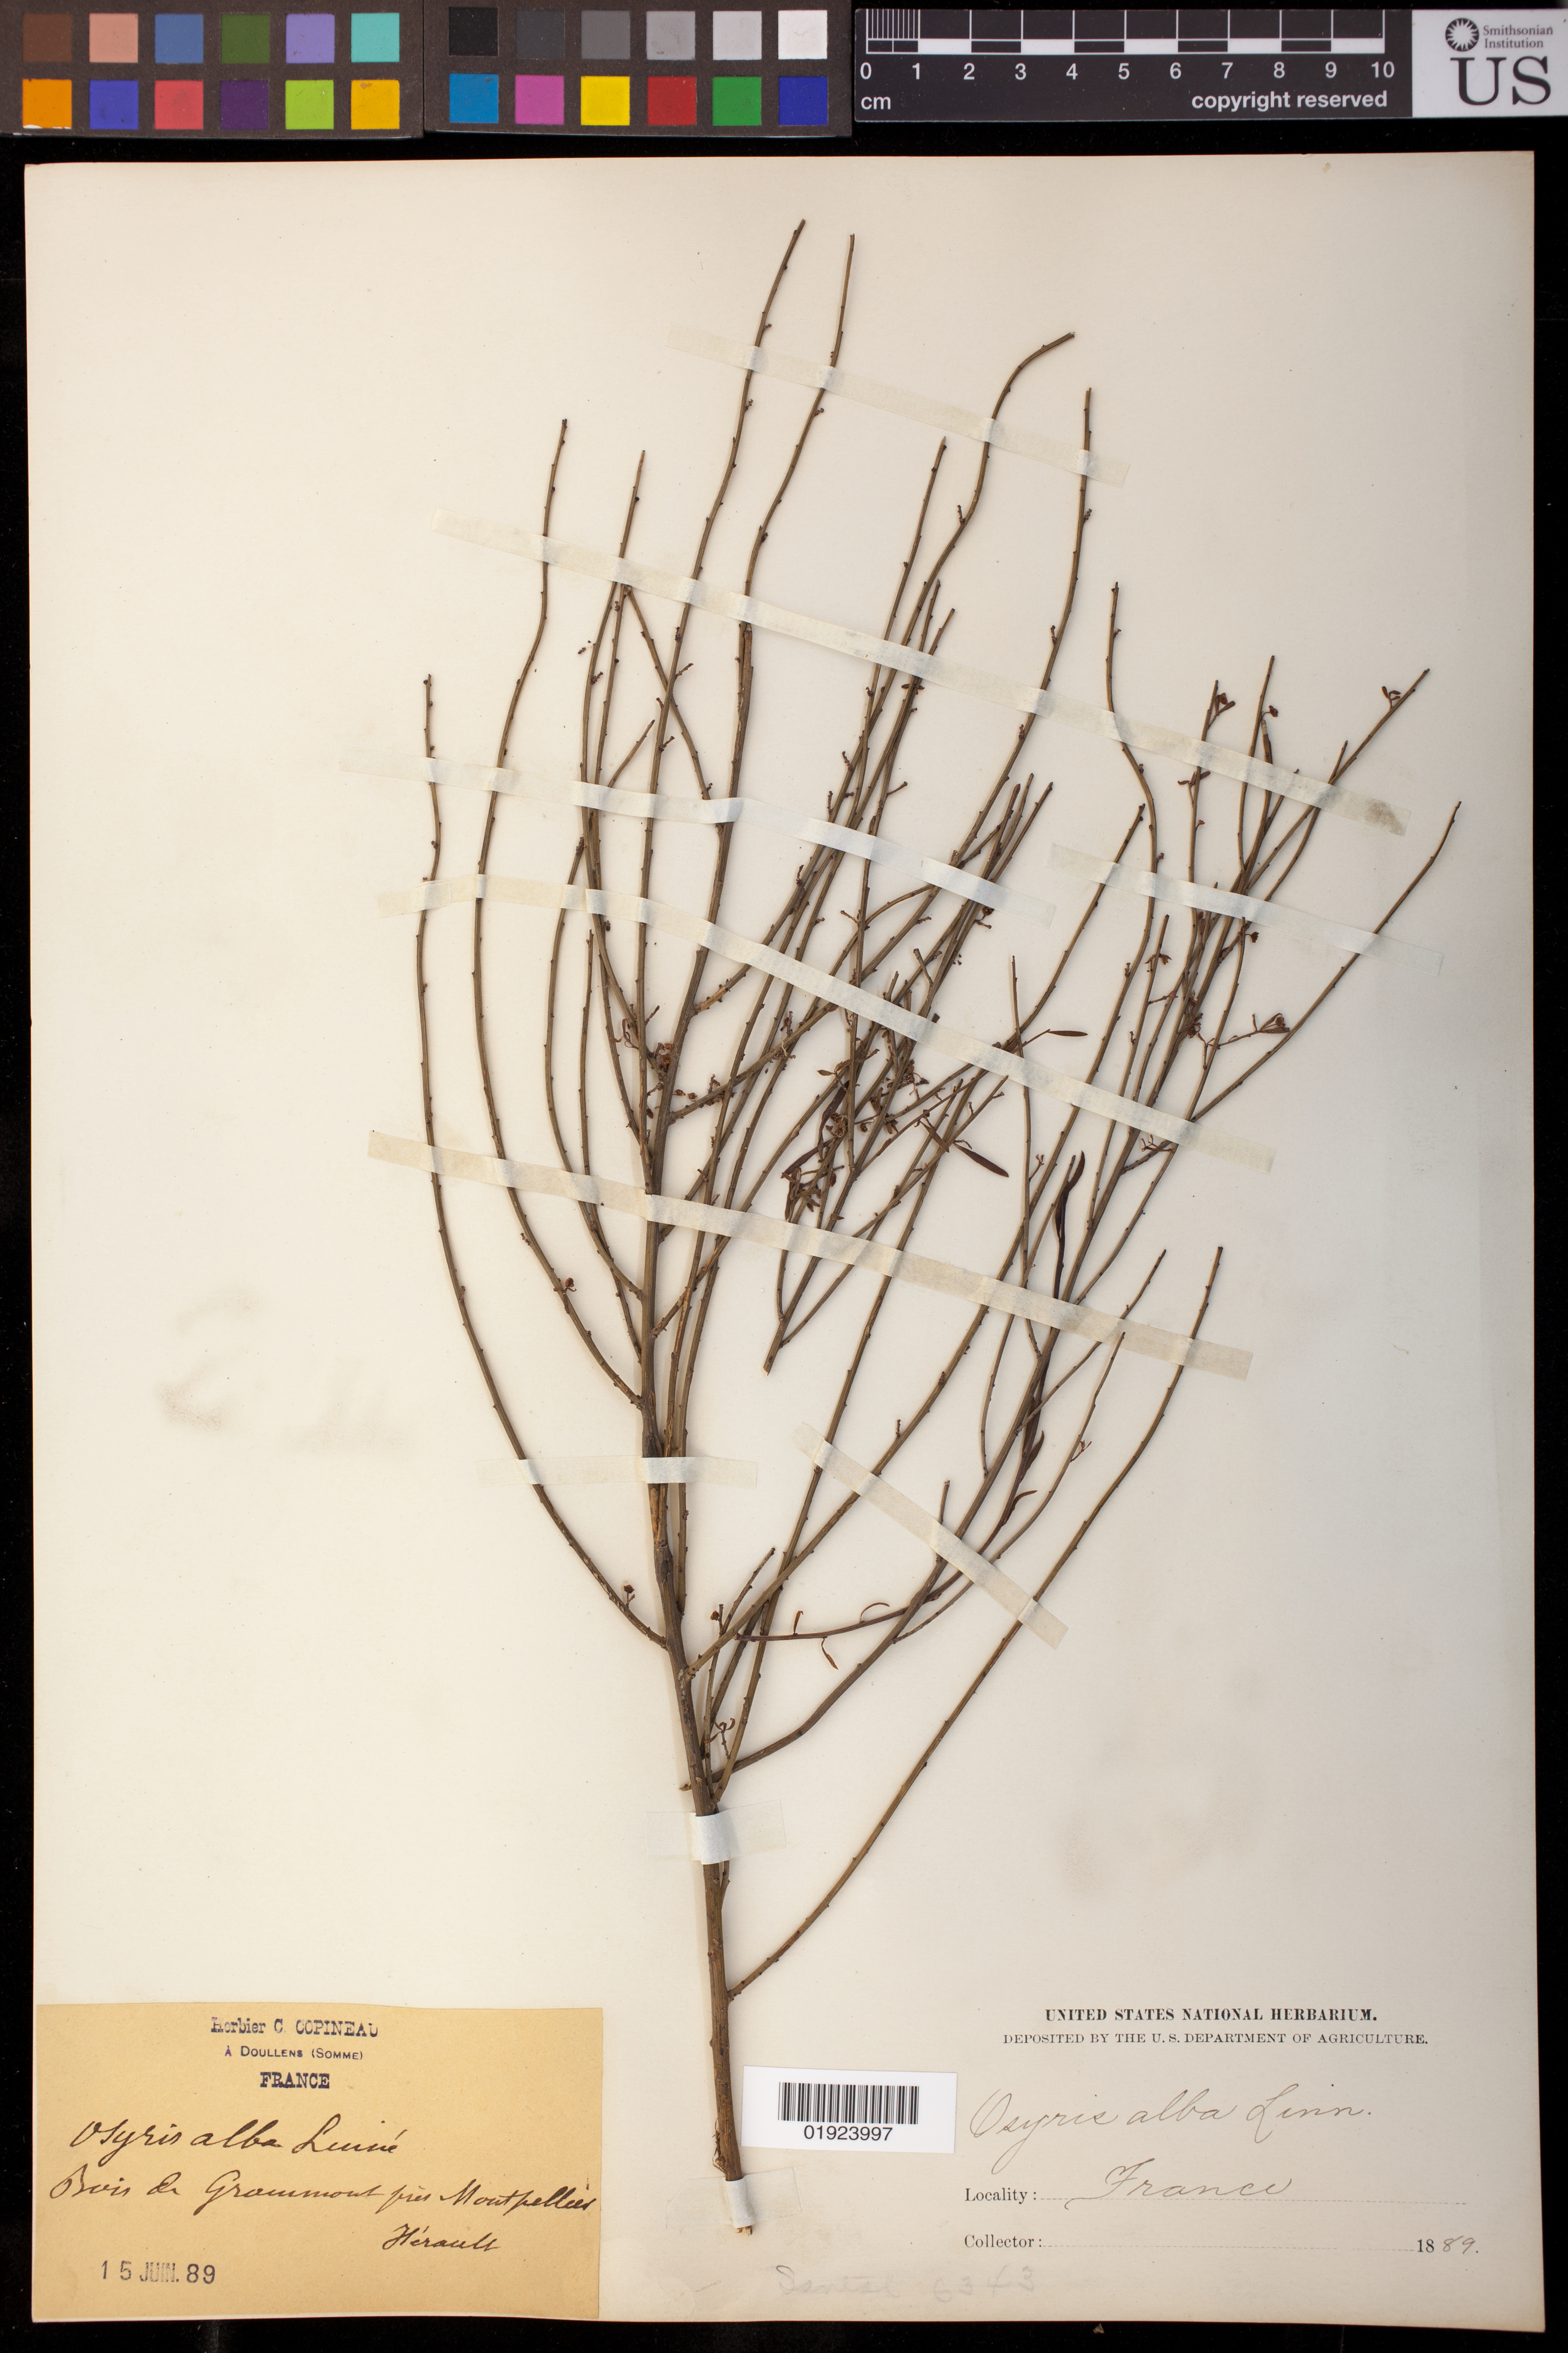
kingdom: Plantae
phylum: Tracheophyta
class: Magnoliopsida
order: Santalales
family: Santalaceae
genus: Osyris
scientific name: Osyris alba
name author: L.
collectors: C. Copineau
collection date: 1889-06-15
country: France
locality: Bois de Grammont pres Montpellier, Herault.